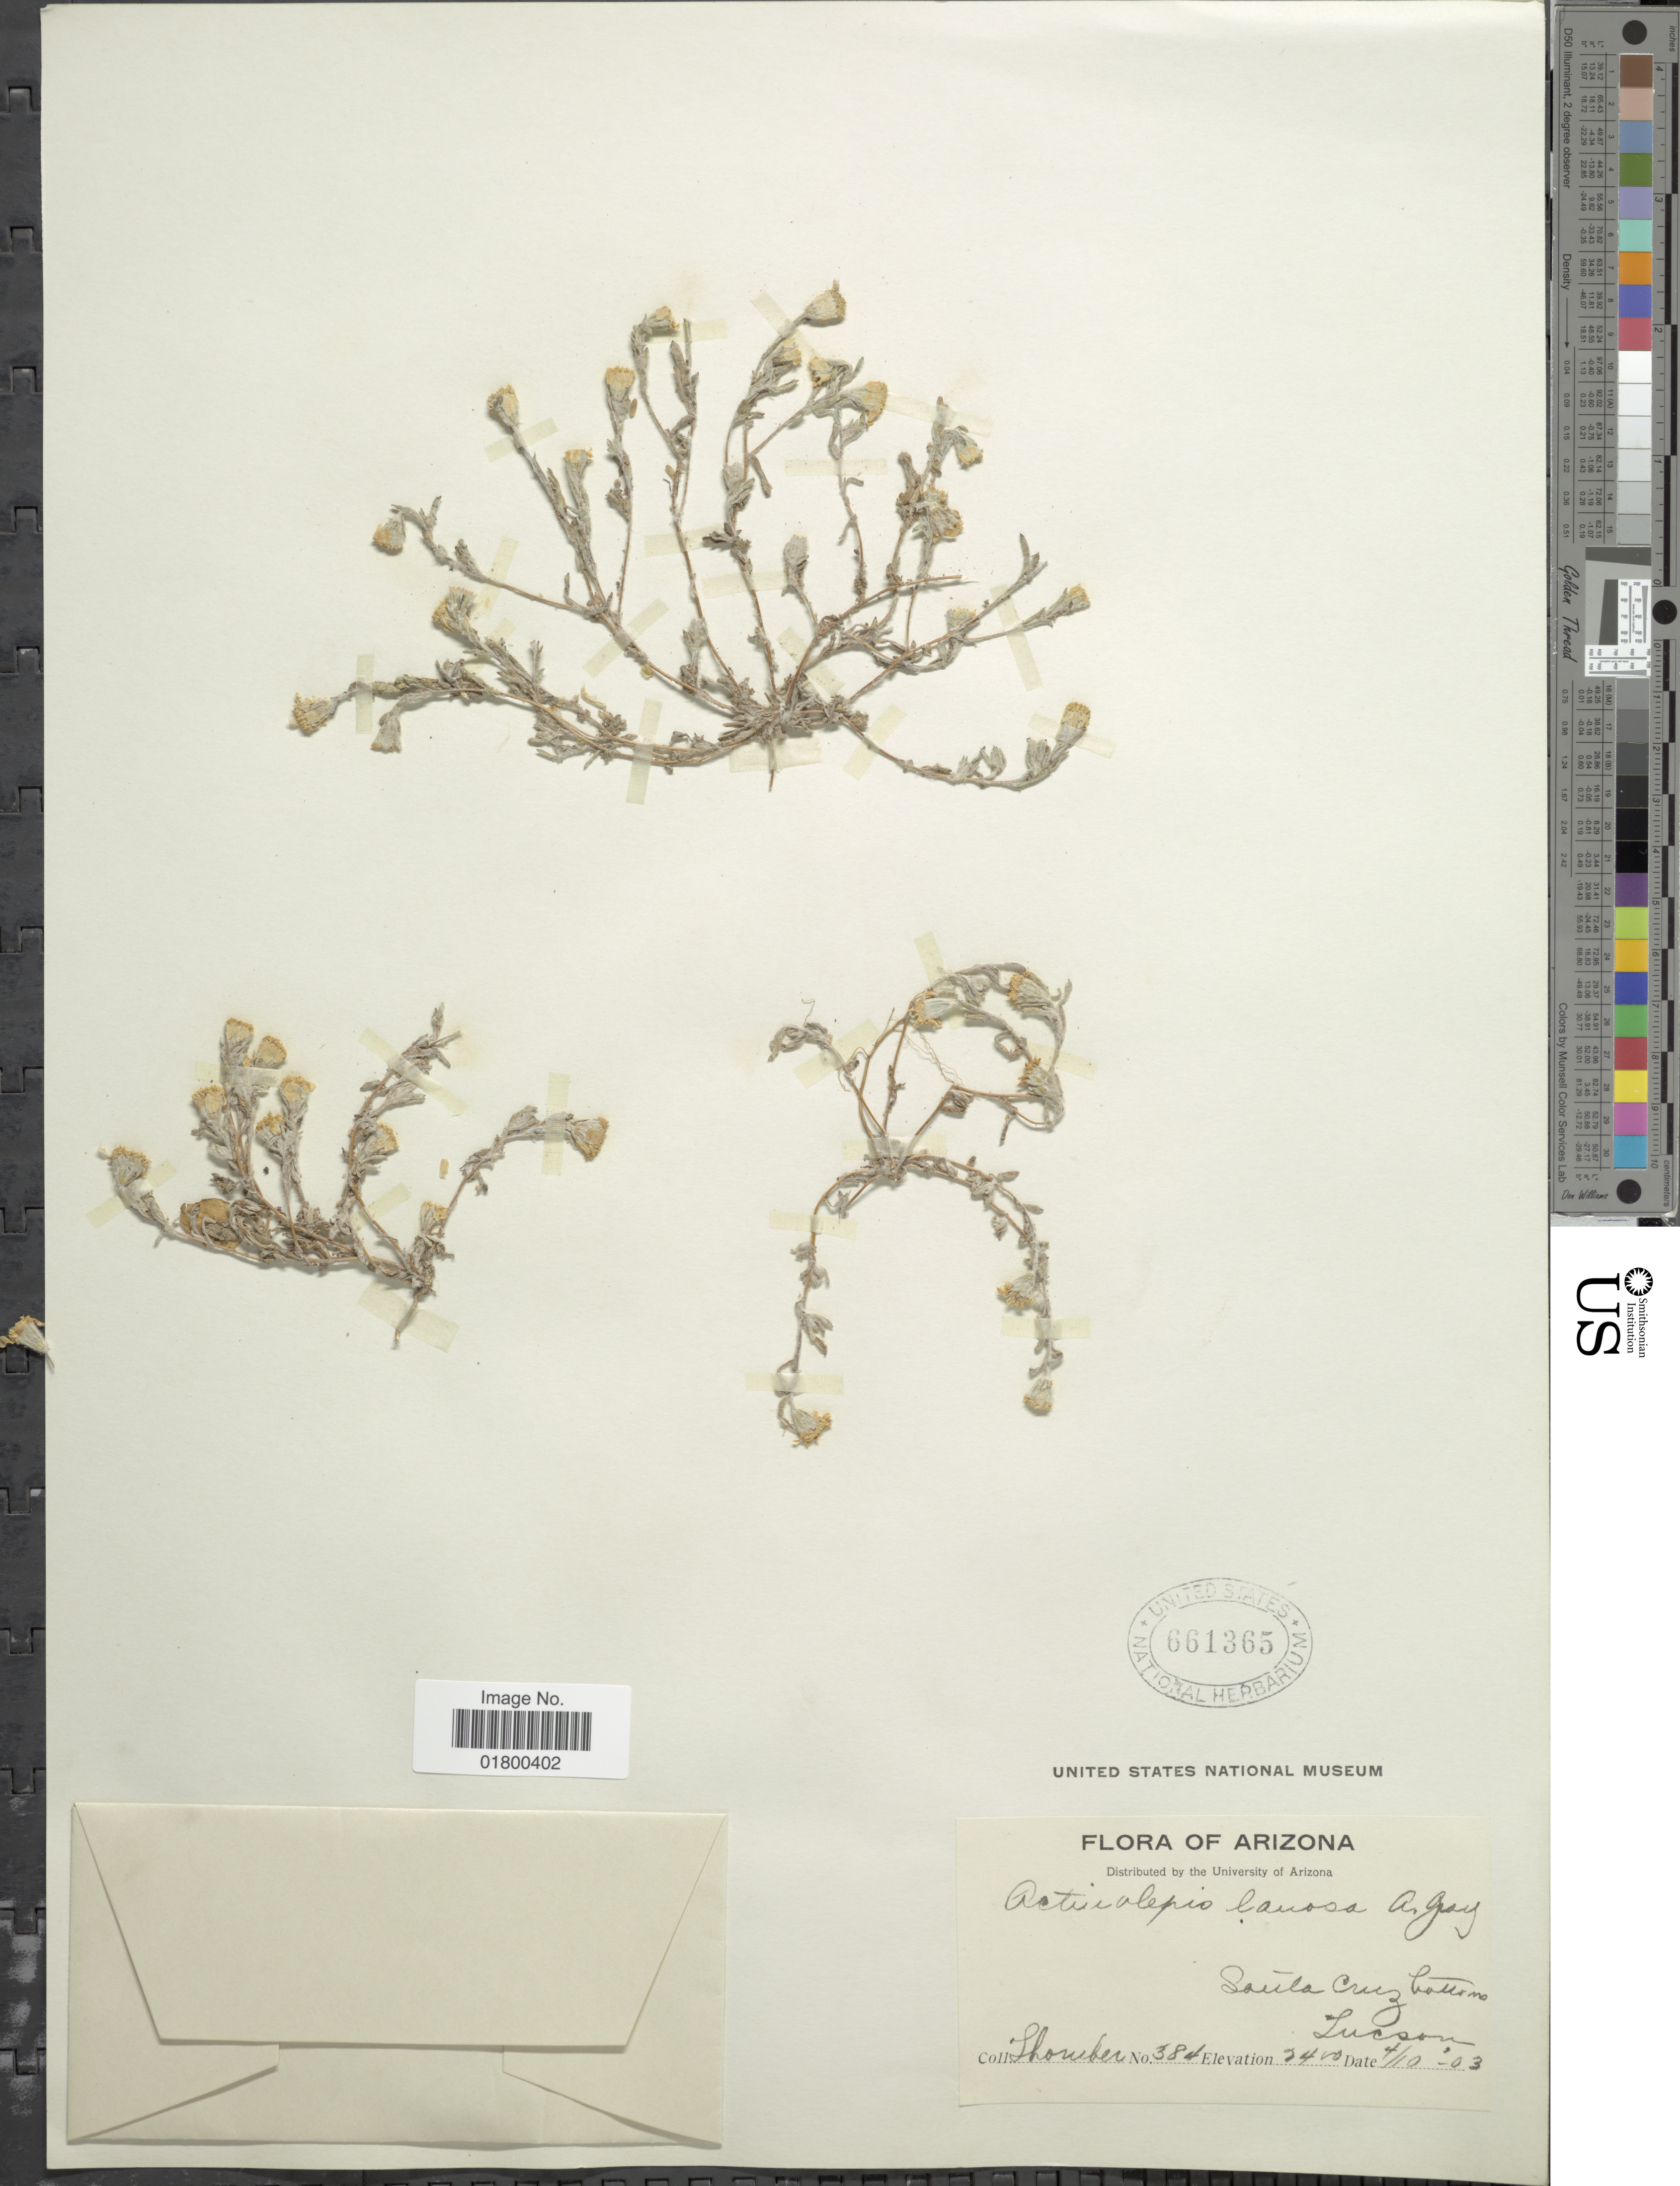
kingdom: Plantae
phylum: Tracheophyta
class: Magnoliopsida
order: Asterales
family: Asteraceae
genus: Eriophyllum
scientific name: Eriophyllum lanosum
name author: (A. Gray) A. Gray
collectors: J. Thornber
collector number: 384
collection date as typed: Transcribed d/m/y: 10/4/3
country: United States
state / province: Arizona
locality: Santa Cruz bottoms, Tucson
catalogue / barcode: US 661365